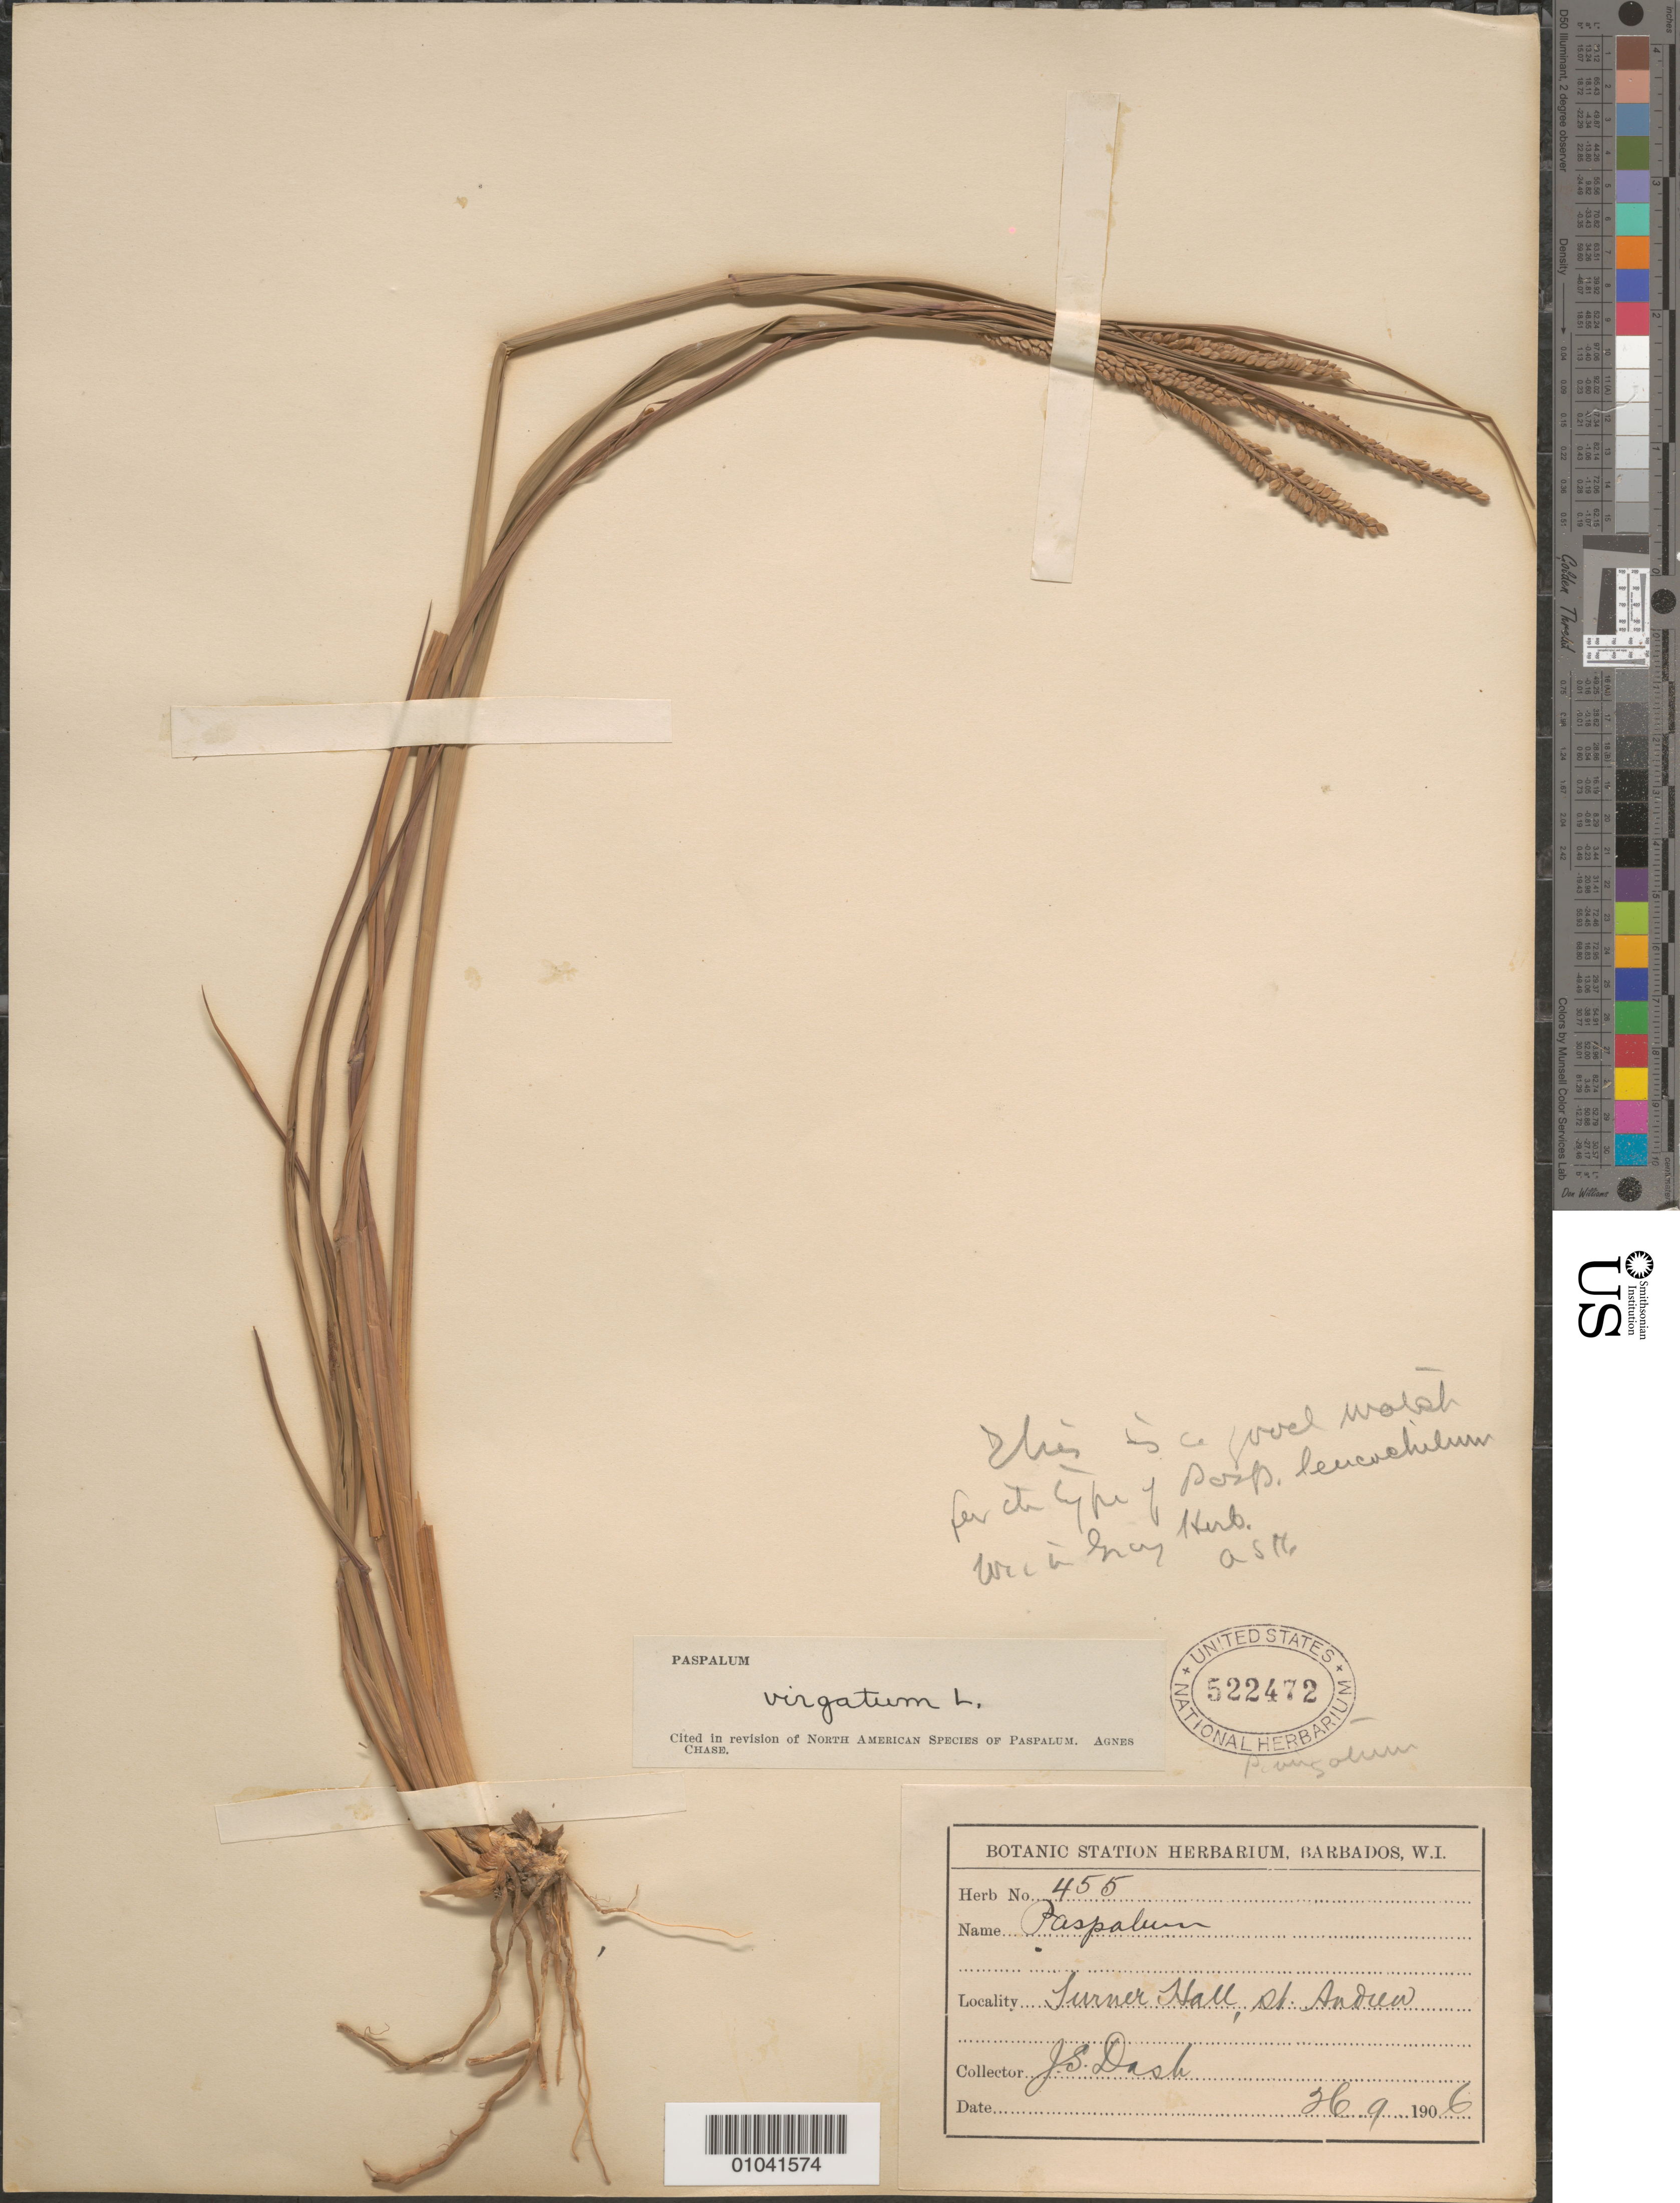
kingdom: Plantae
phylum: Tracheophyta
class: Liliopsida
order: Poales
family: Poaceae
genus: Paspalum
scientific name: Paspalum virgatum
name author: L.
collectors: J. Dash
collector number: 455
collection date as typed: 26 Sep 1906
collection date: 1906-09-26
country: Barbados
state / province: Saint Andrew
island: Barbados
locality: Turner Hall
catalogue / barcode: US 522472